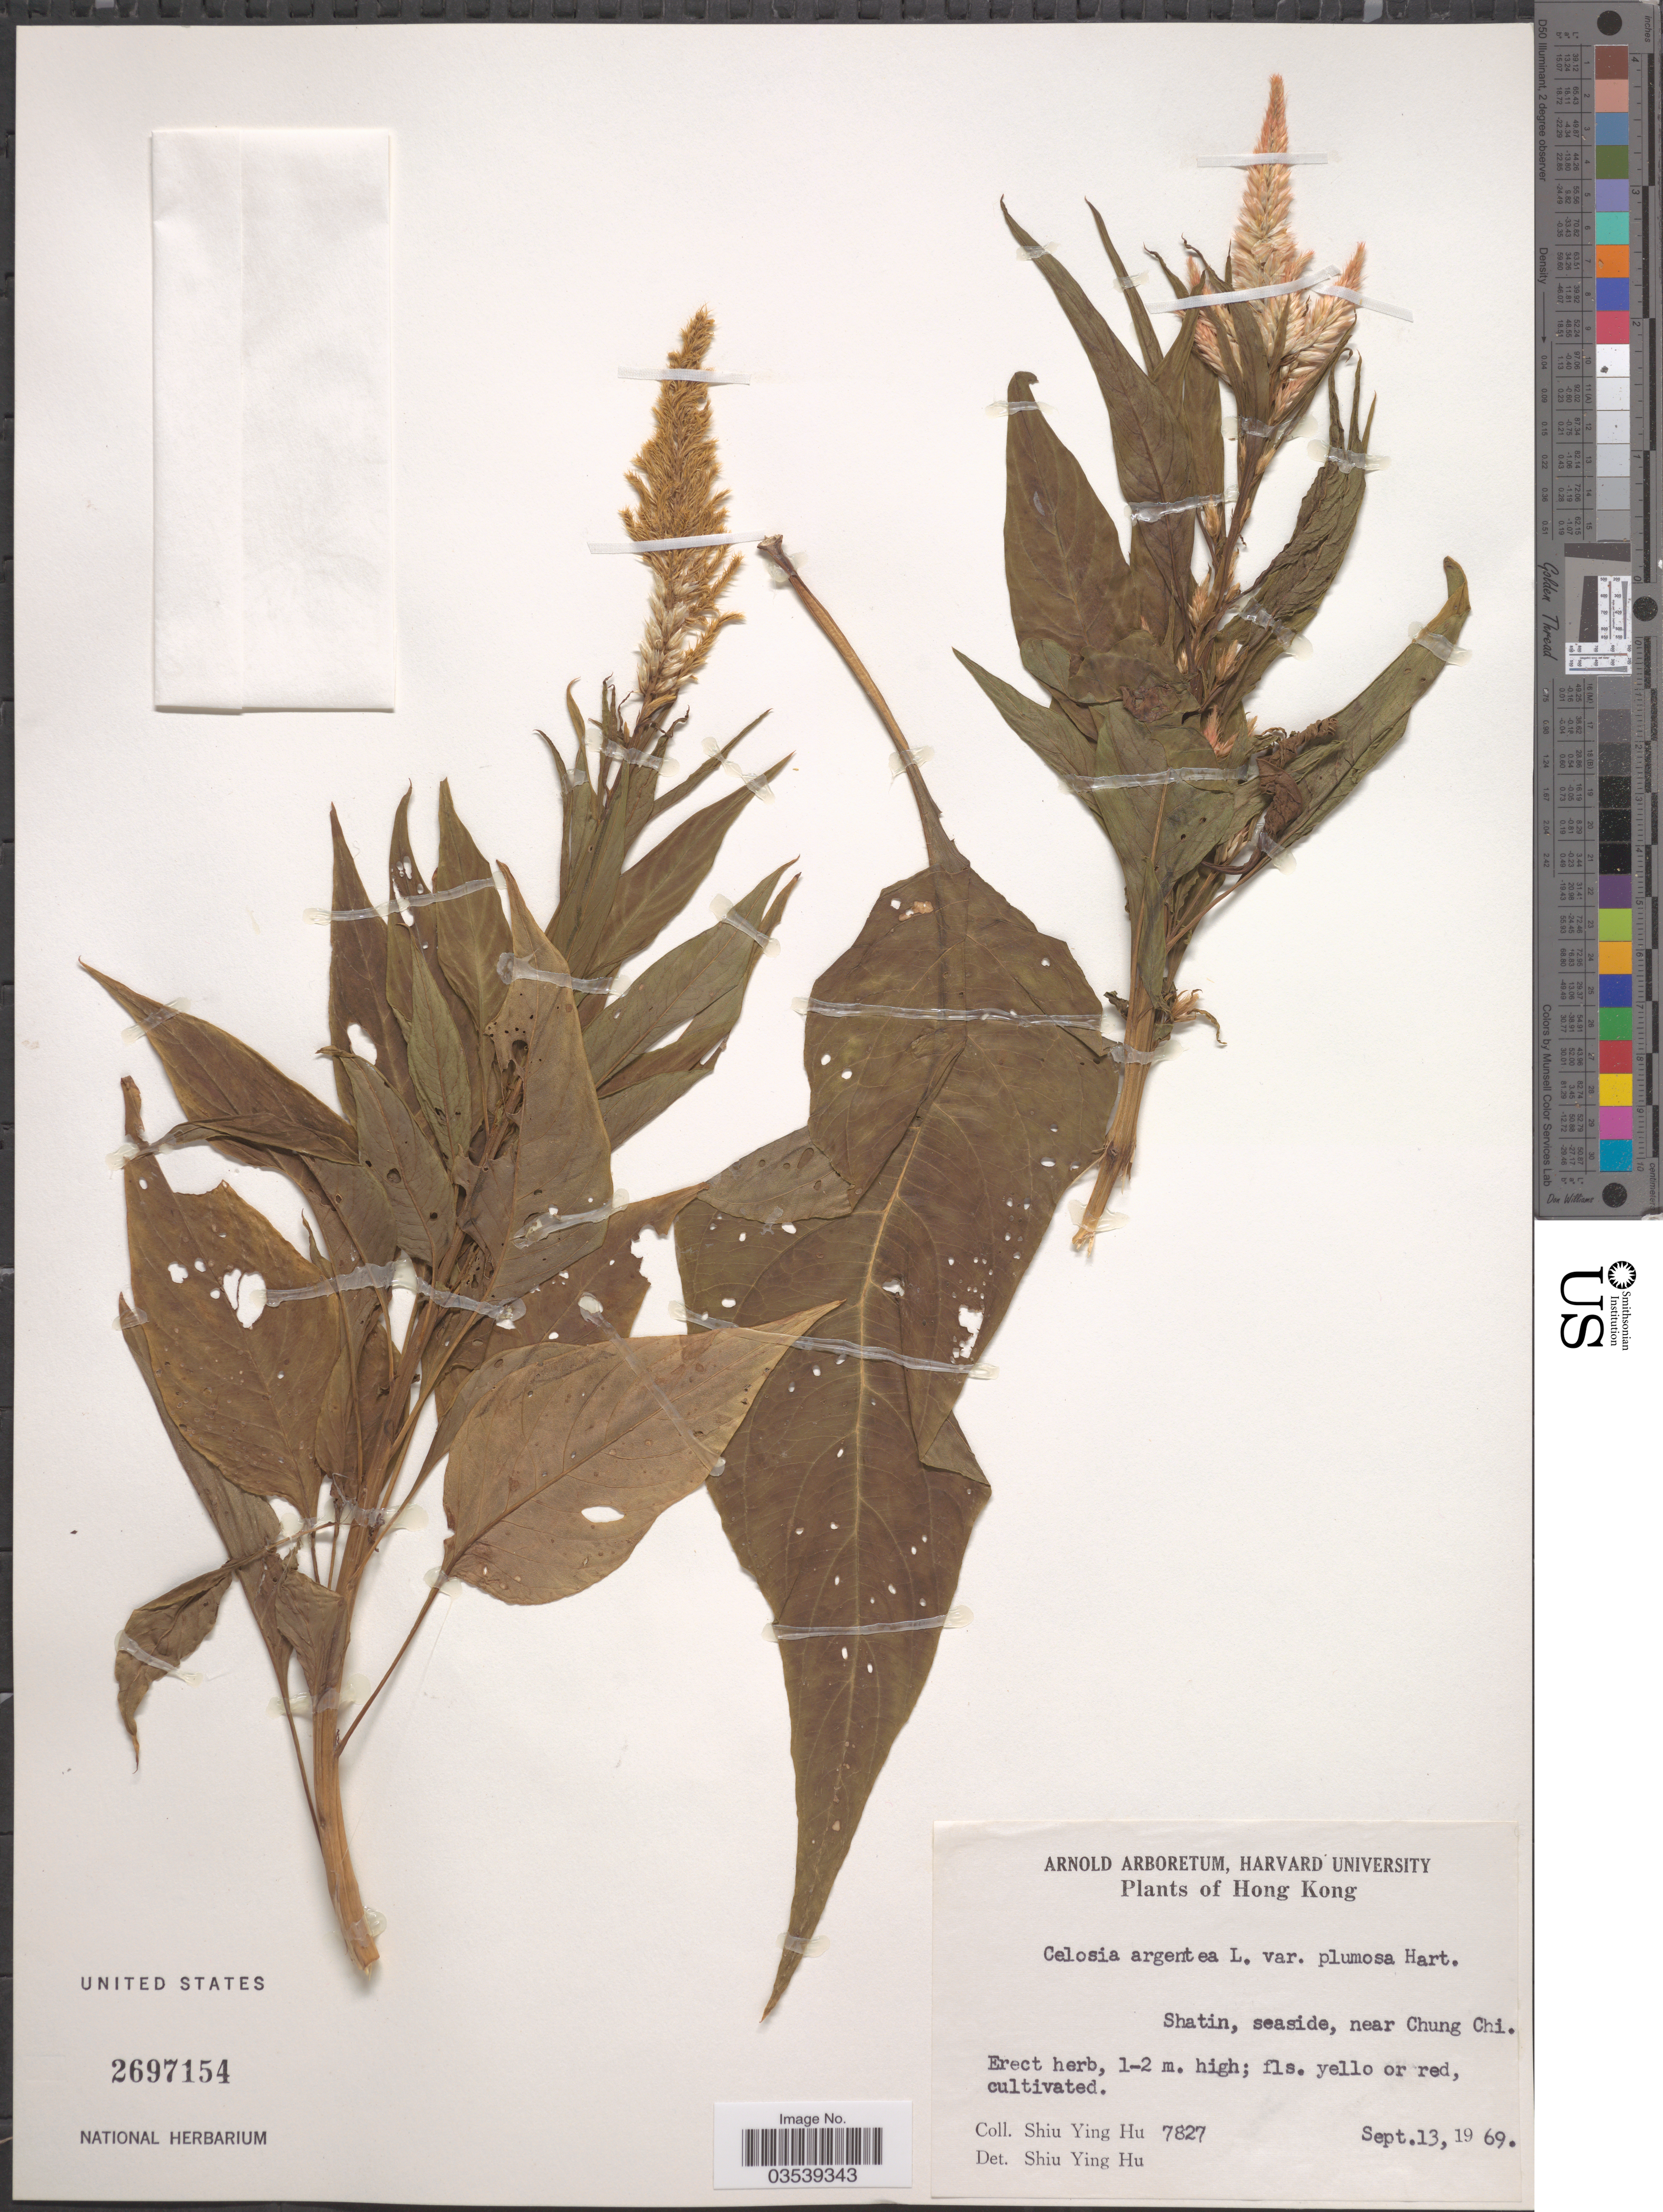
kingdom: Plantae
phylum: Tracheophyta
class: Magnoliopsida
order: Caryophyllales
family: Amaranthaceae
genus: Celosia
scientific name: Celosia argentea var. cristata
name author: (L.) Kuntze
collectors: S. Y. Hu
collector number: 7827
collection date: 1969-09-13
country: China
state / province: Hong Kong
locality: Shatin, seaside, near Chung Chi.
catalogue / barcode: US 2697154